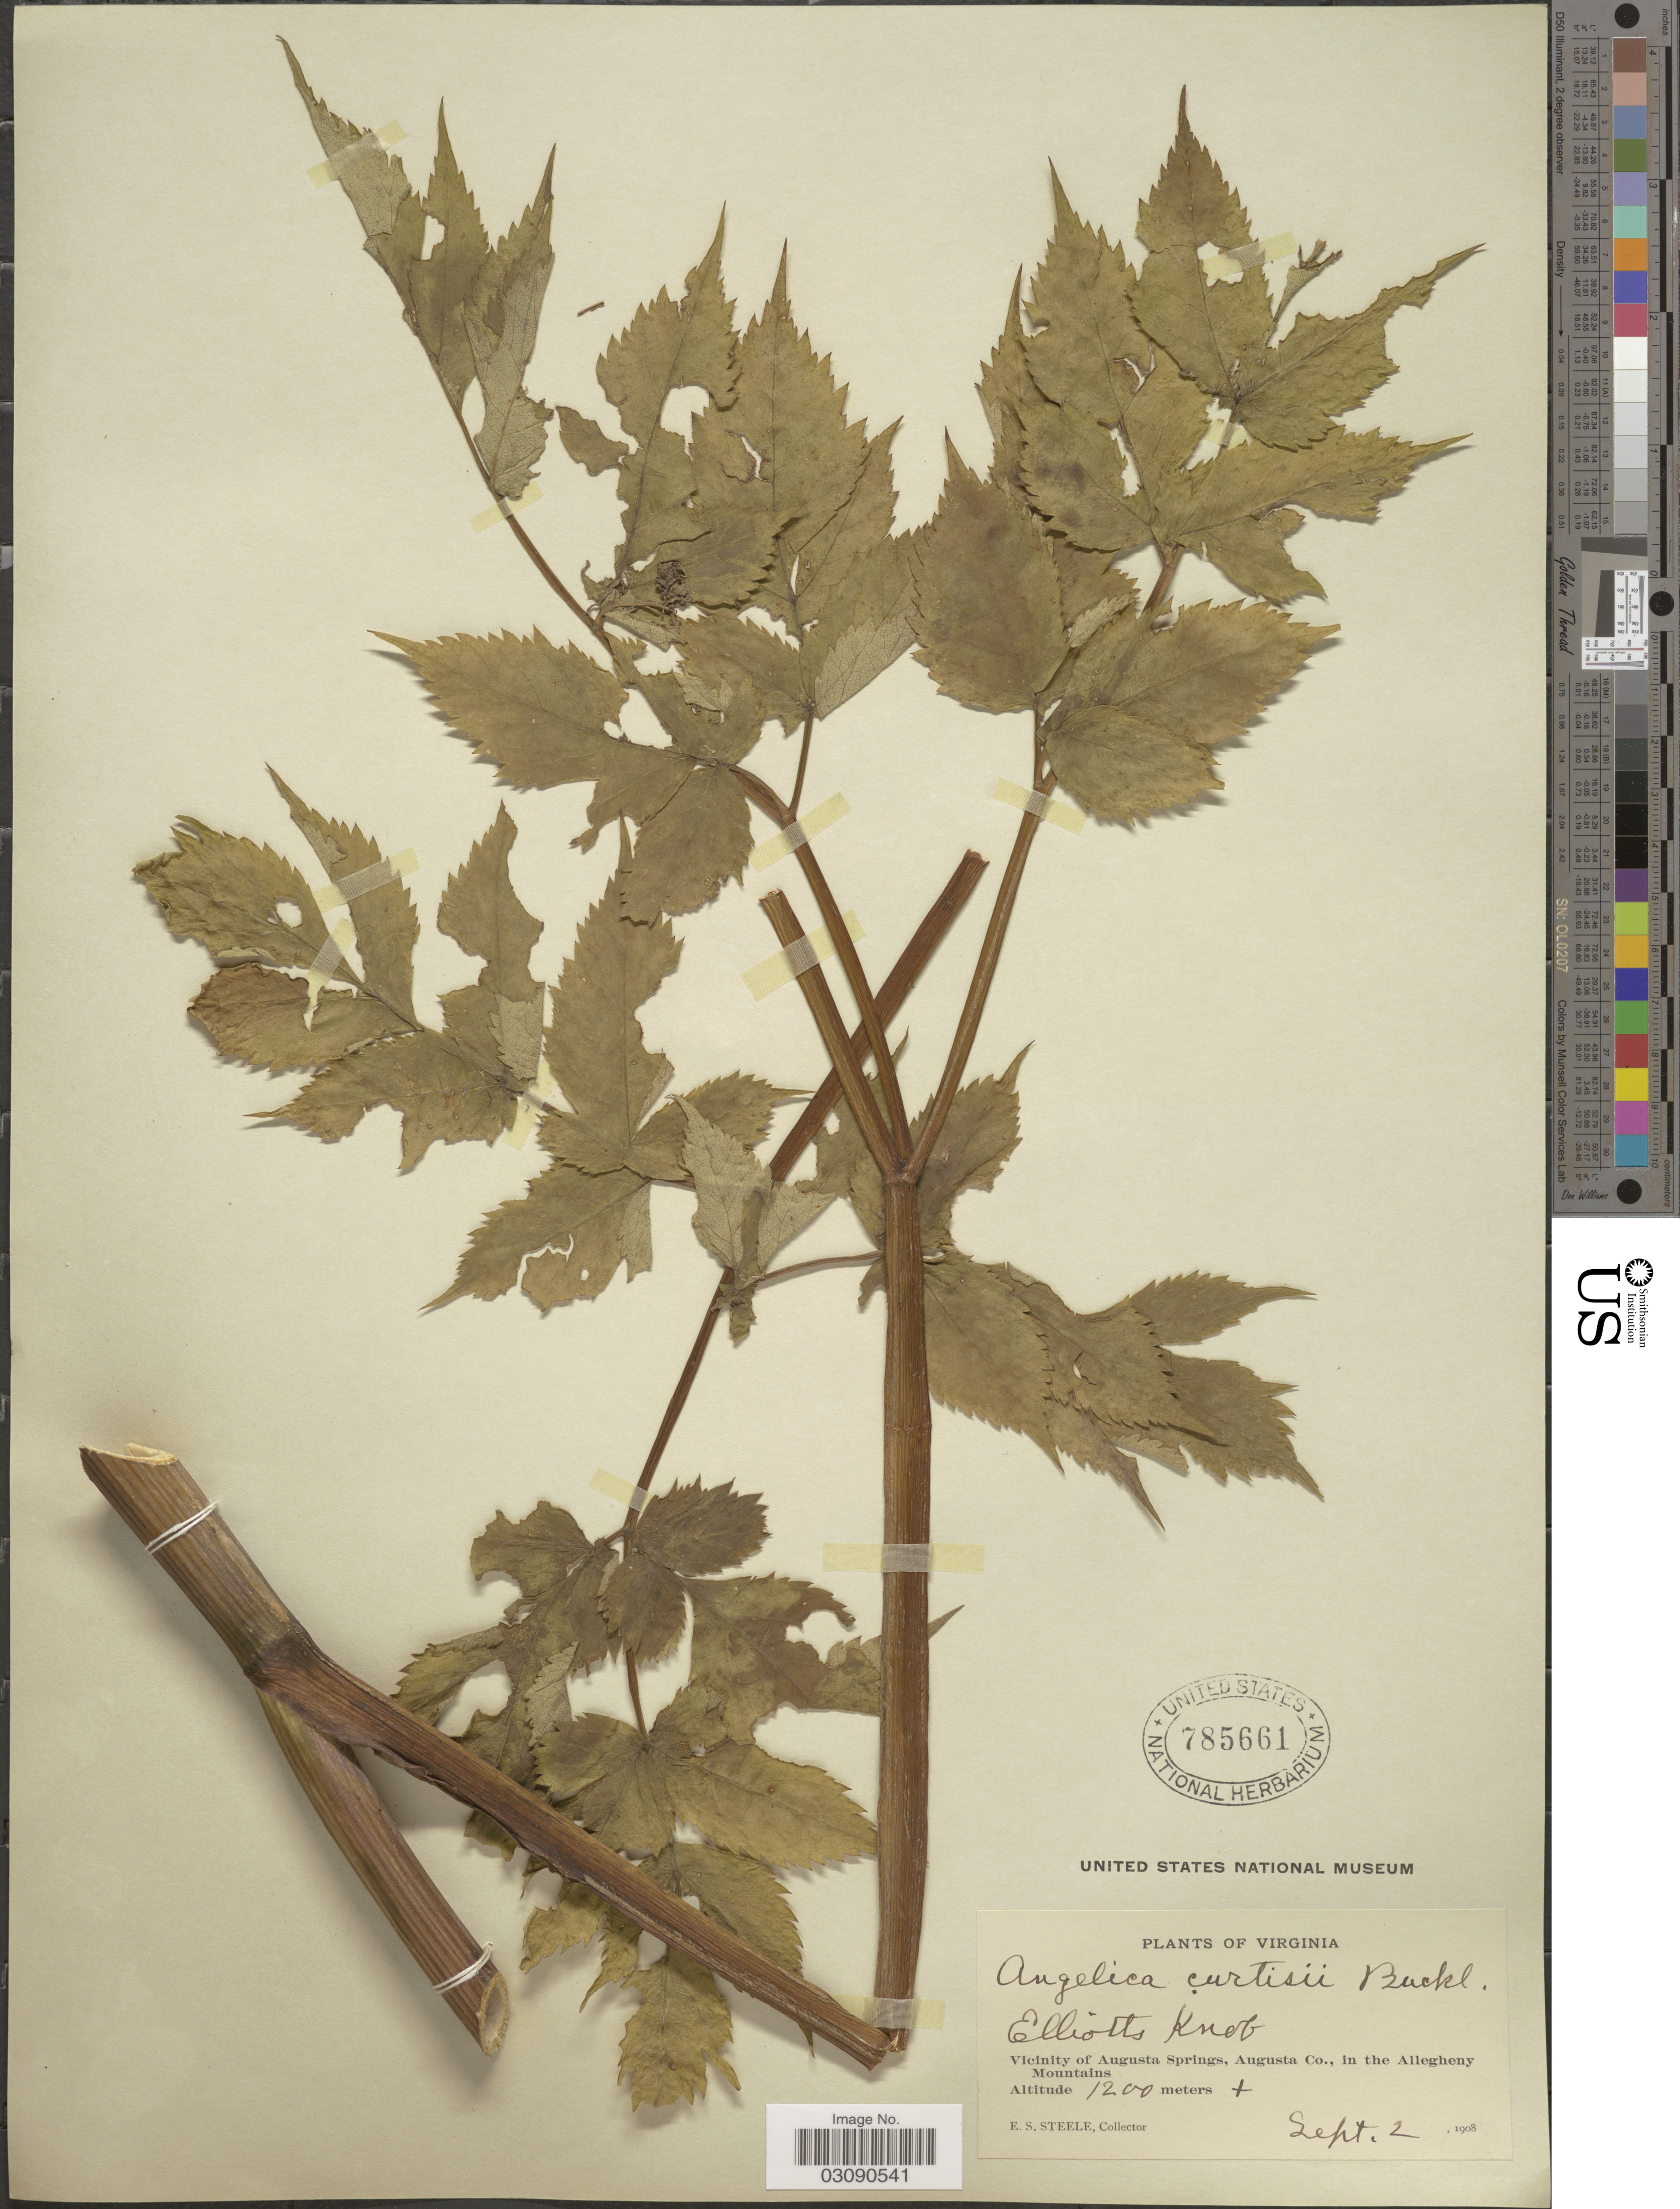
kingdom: Plantae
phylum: Tracheophyta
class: Magnoliopsida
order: Apiales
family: Apiaceae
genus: Angelica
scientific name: Angelica triquinata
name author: Michx.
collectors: E. Steele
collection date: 1908-09-02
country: United States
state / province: Virginia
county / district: Augusta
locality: Elliots Knob. Vicinity of Augusta Springs, Augusta Co., in the Allegheny Mountains.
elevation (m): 1200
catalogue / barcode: US 785661